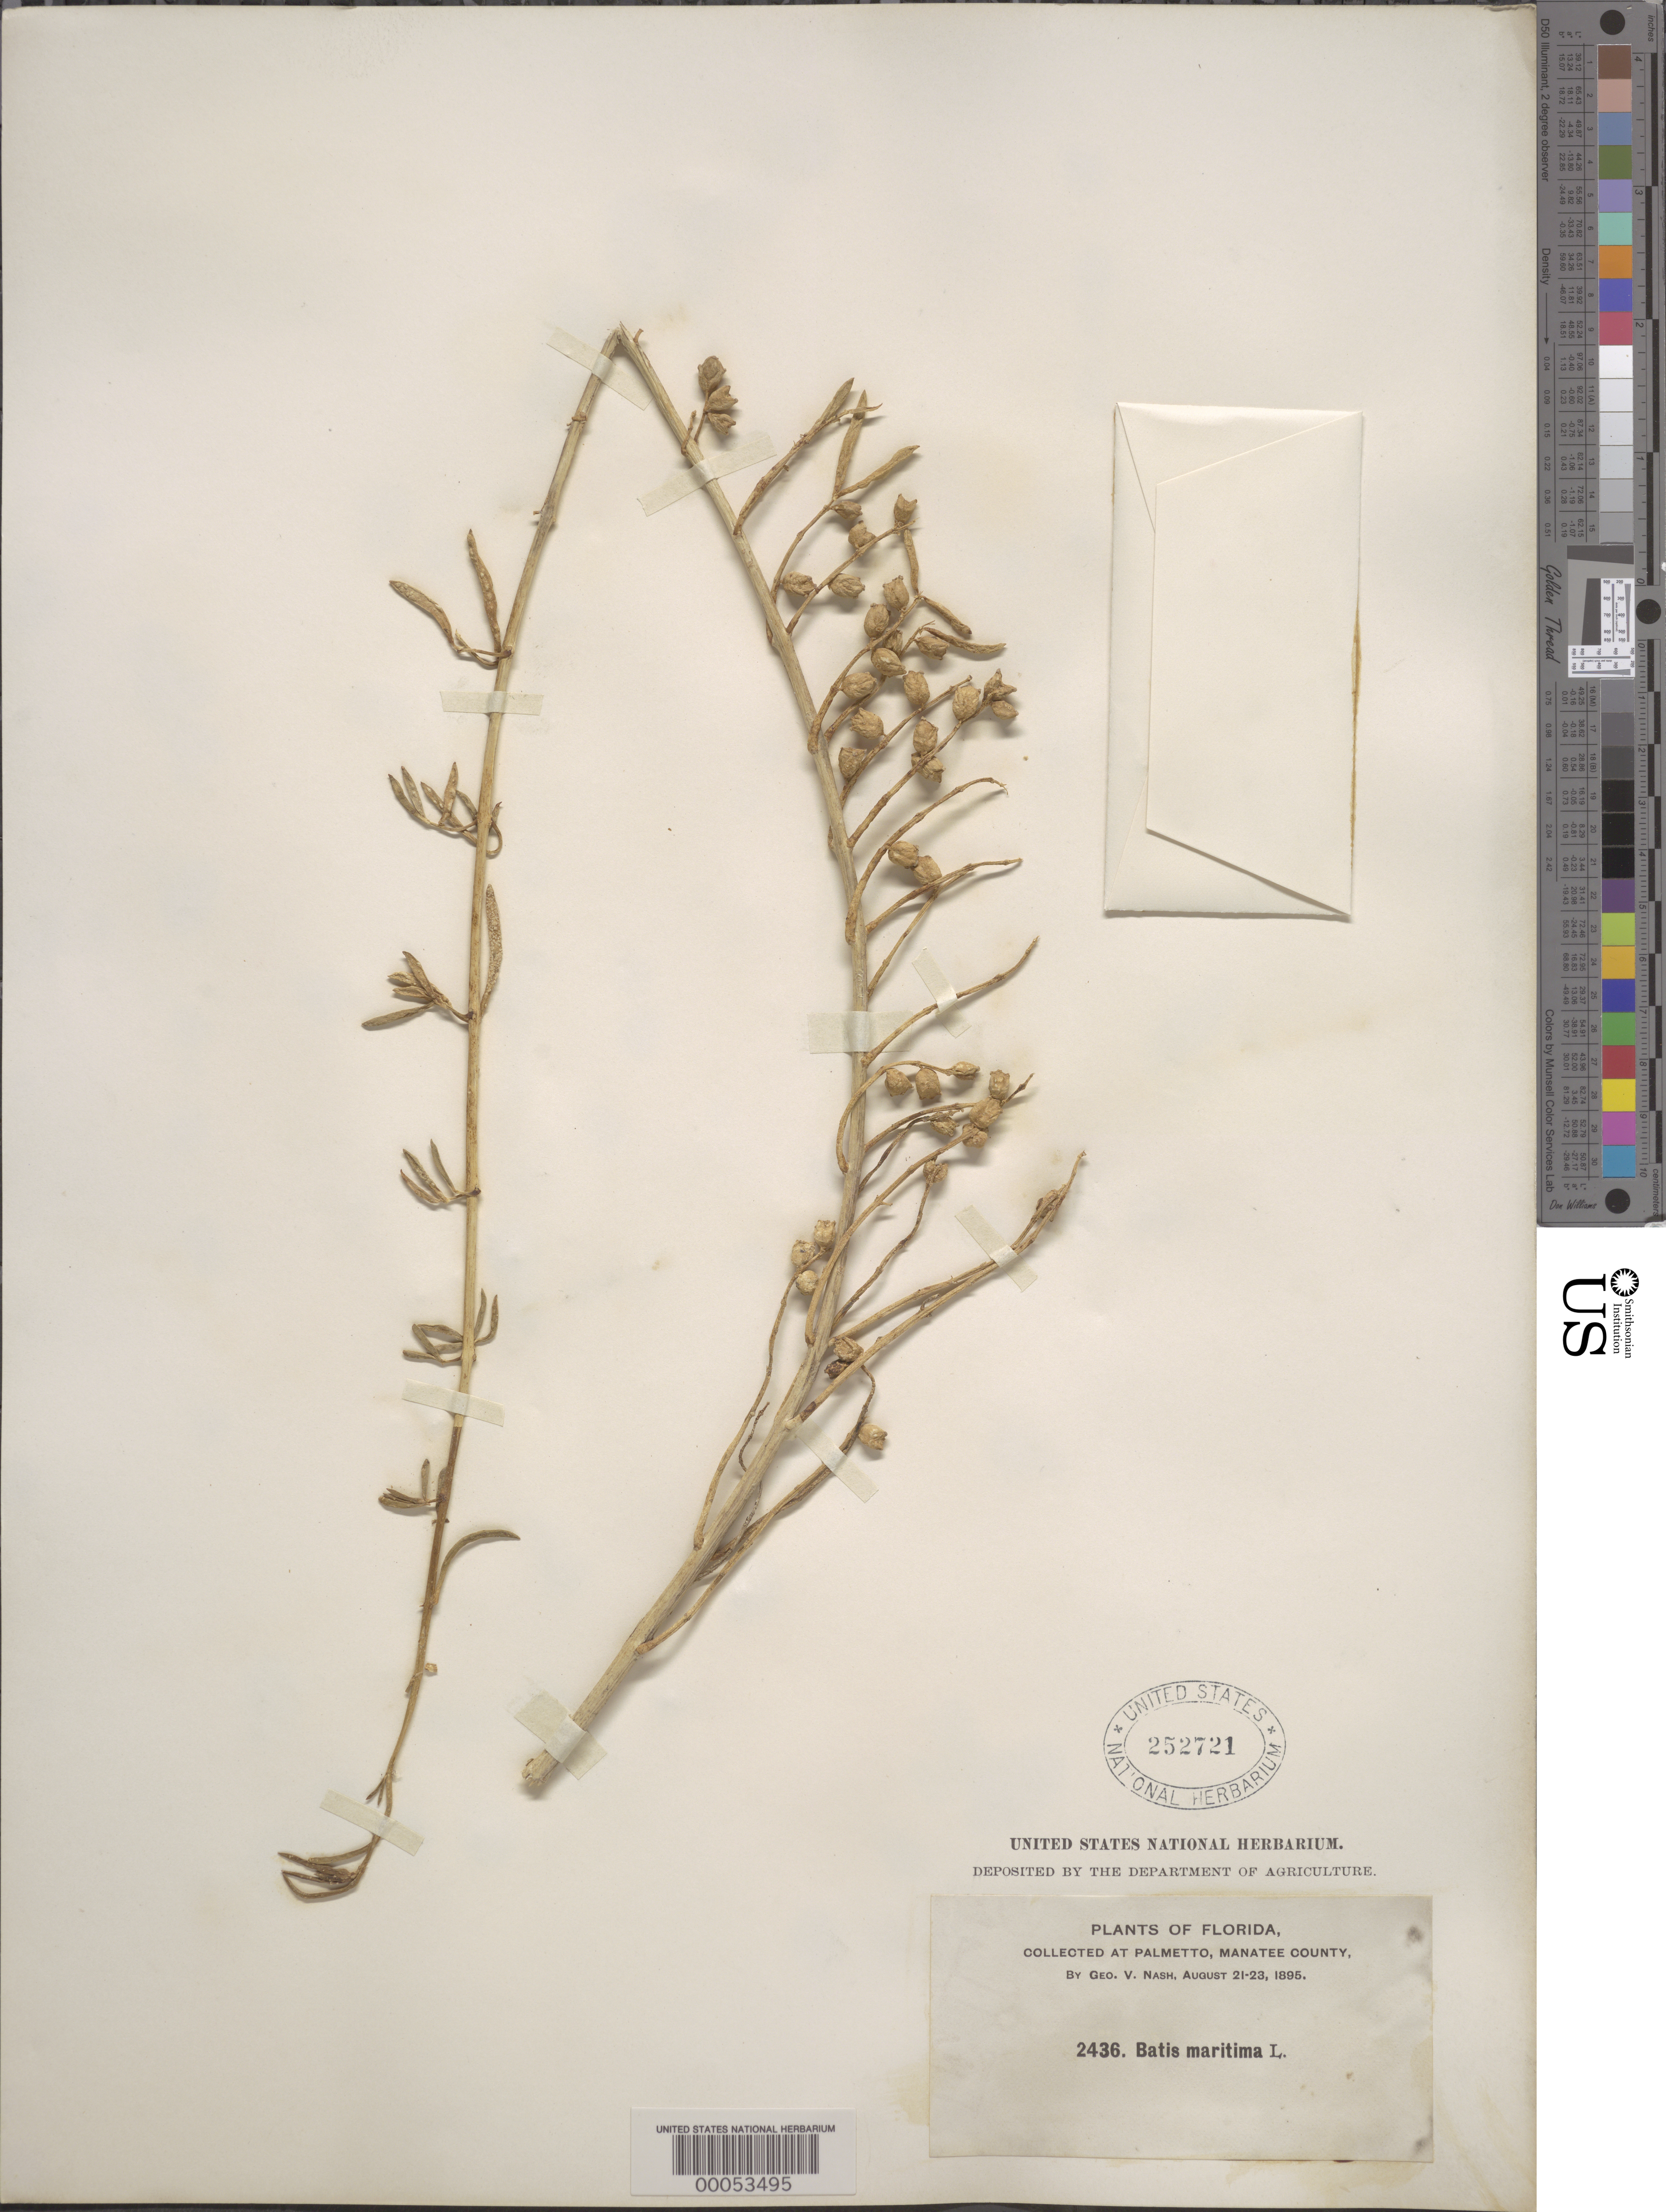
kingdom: Plantae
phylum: Tracheophyta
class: Magnoliopsida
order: Brassicales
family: Bataceae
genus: Batis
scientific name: Batis maritima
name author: L.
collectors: G. V. Nash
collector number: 2436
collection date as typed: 21 Aug 1895 to 23 Aug 1895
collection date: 1895-08-21/1895-08-23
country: United States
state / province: Florida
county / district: Manatee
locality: Palmetto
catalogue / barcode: US 252721